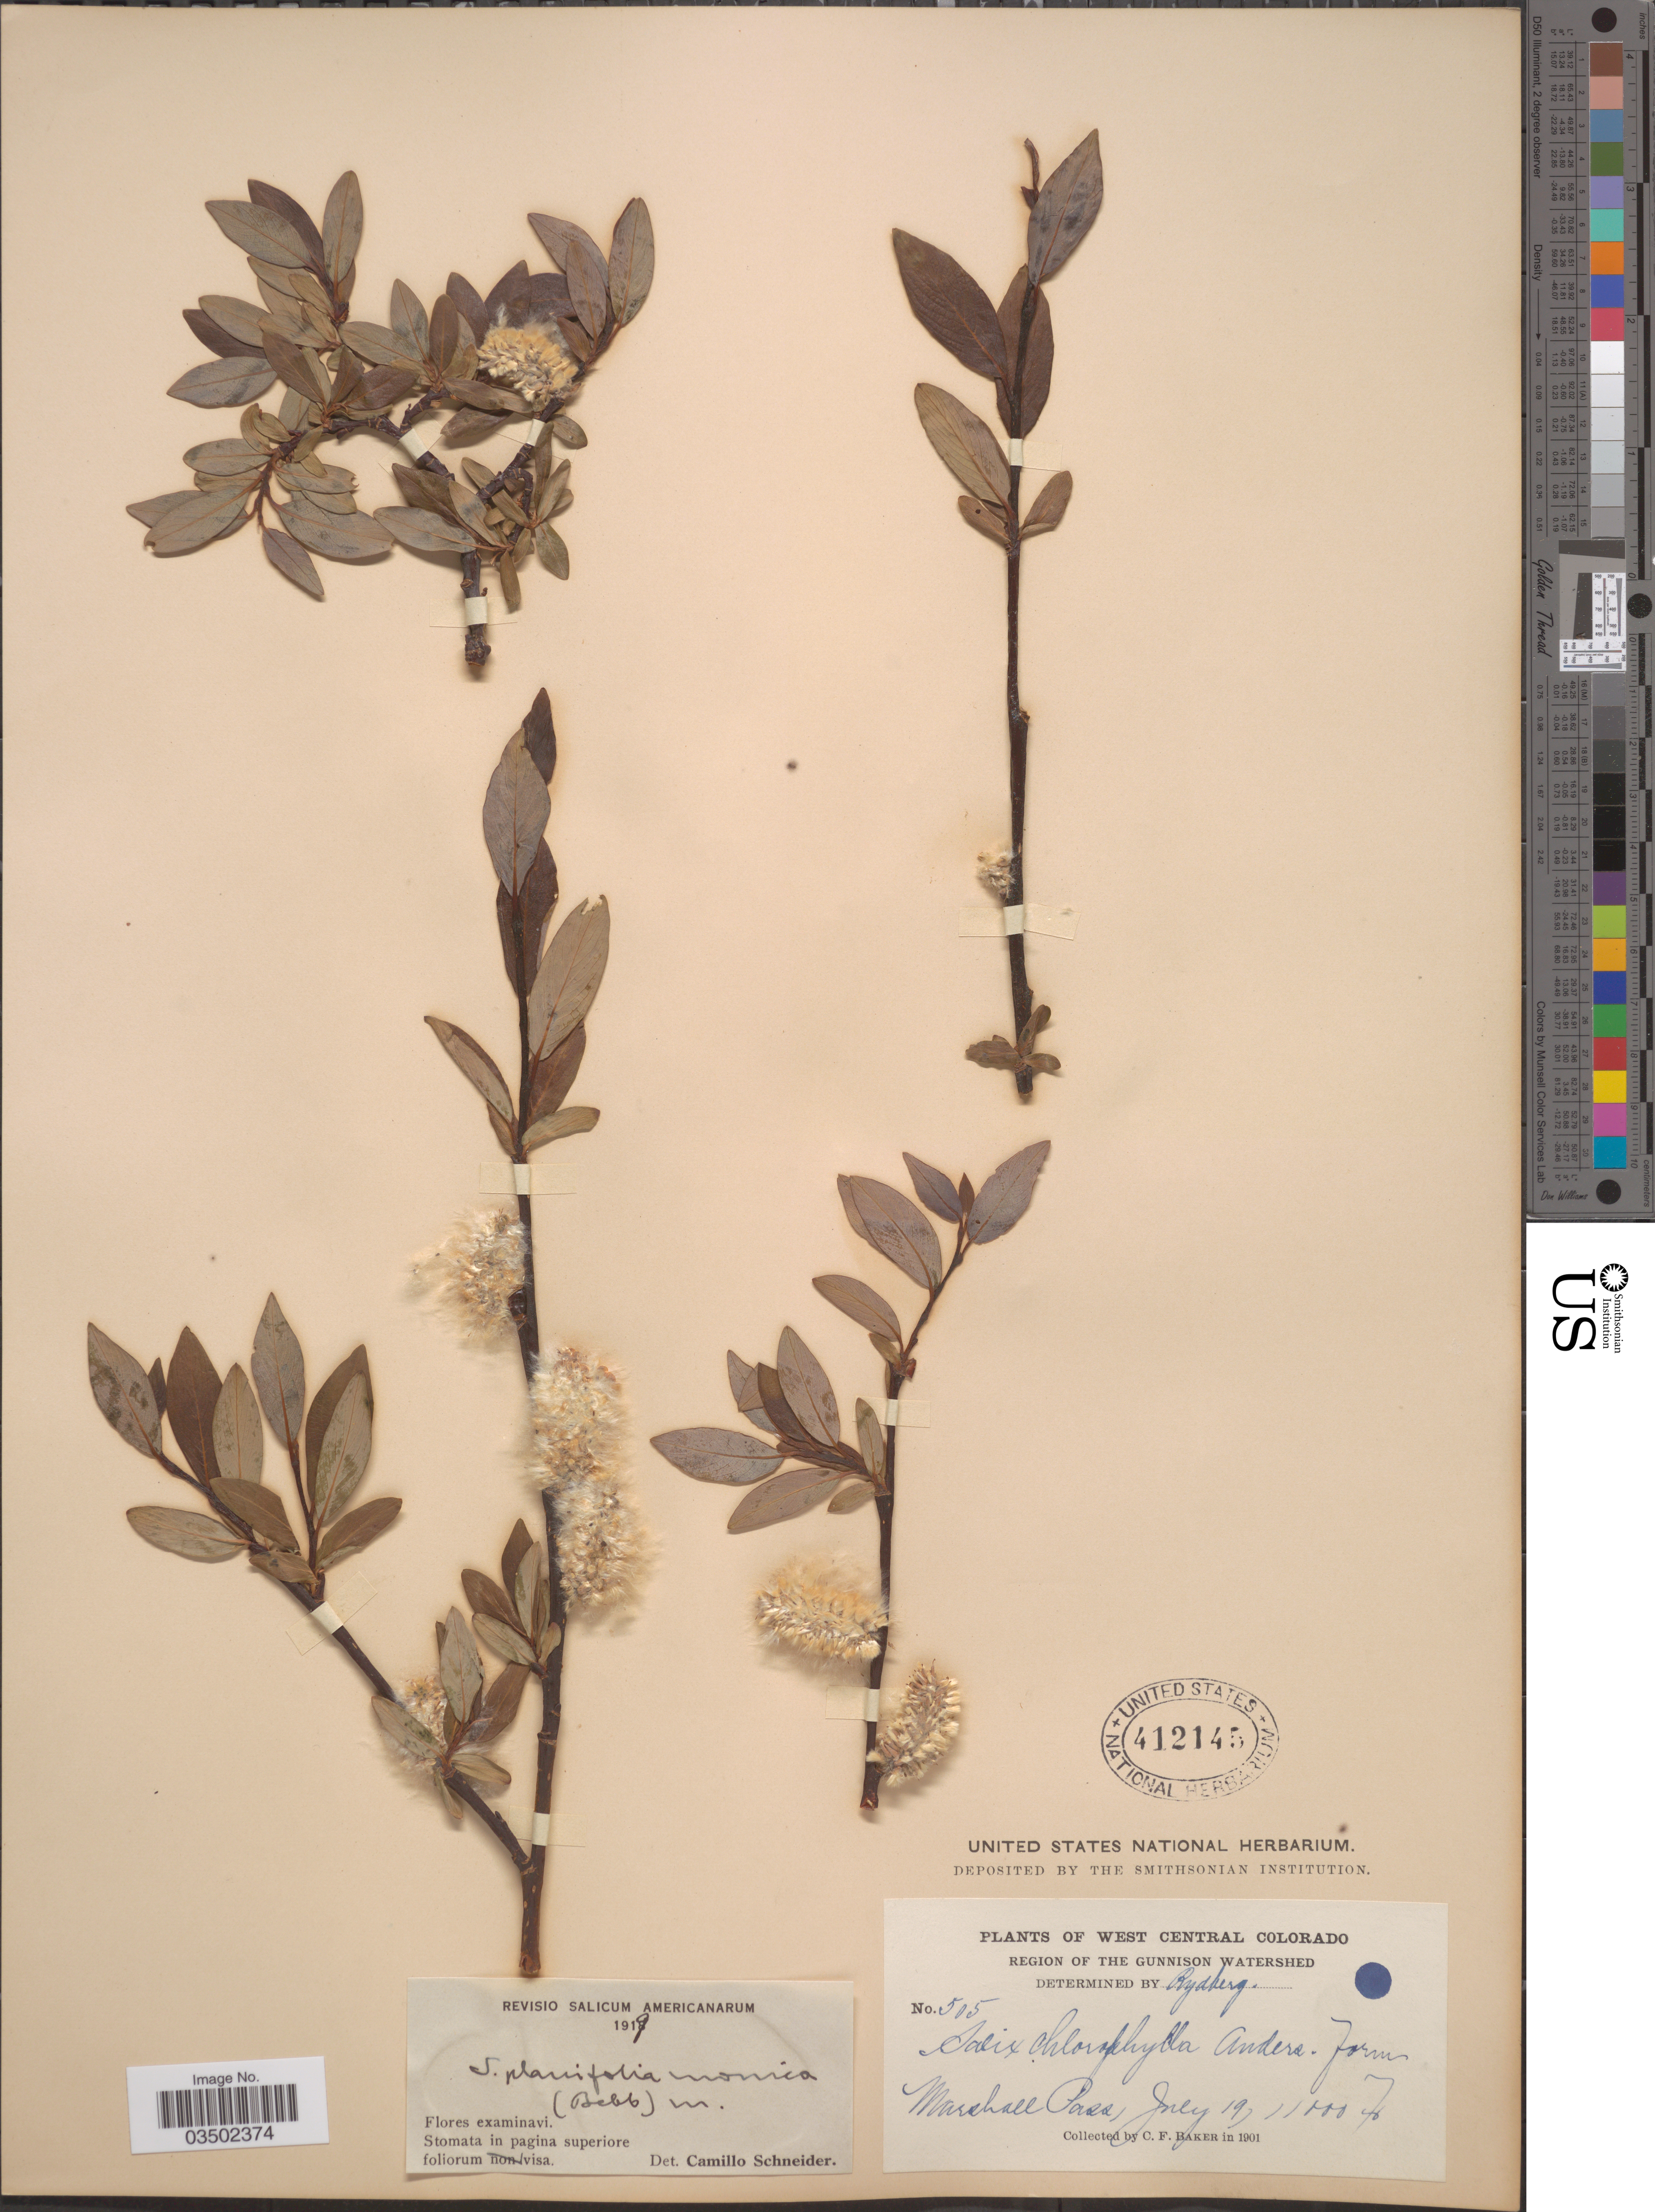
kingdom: Plantae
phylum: Tracheophyta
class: Magnoliopsida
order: Malpighiales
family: Salicaceae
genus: Salix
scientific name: Salix planifolia var. monica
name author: (Bebb) C.K. Schneid.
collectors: C. F. Baker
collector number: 505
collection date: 1901-07-19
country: United States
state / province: Colorado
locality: West Central Colorado. Region of the Gunnison Watershed. Marshall Pass.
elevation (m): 3353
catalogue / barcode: US 412145